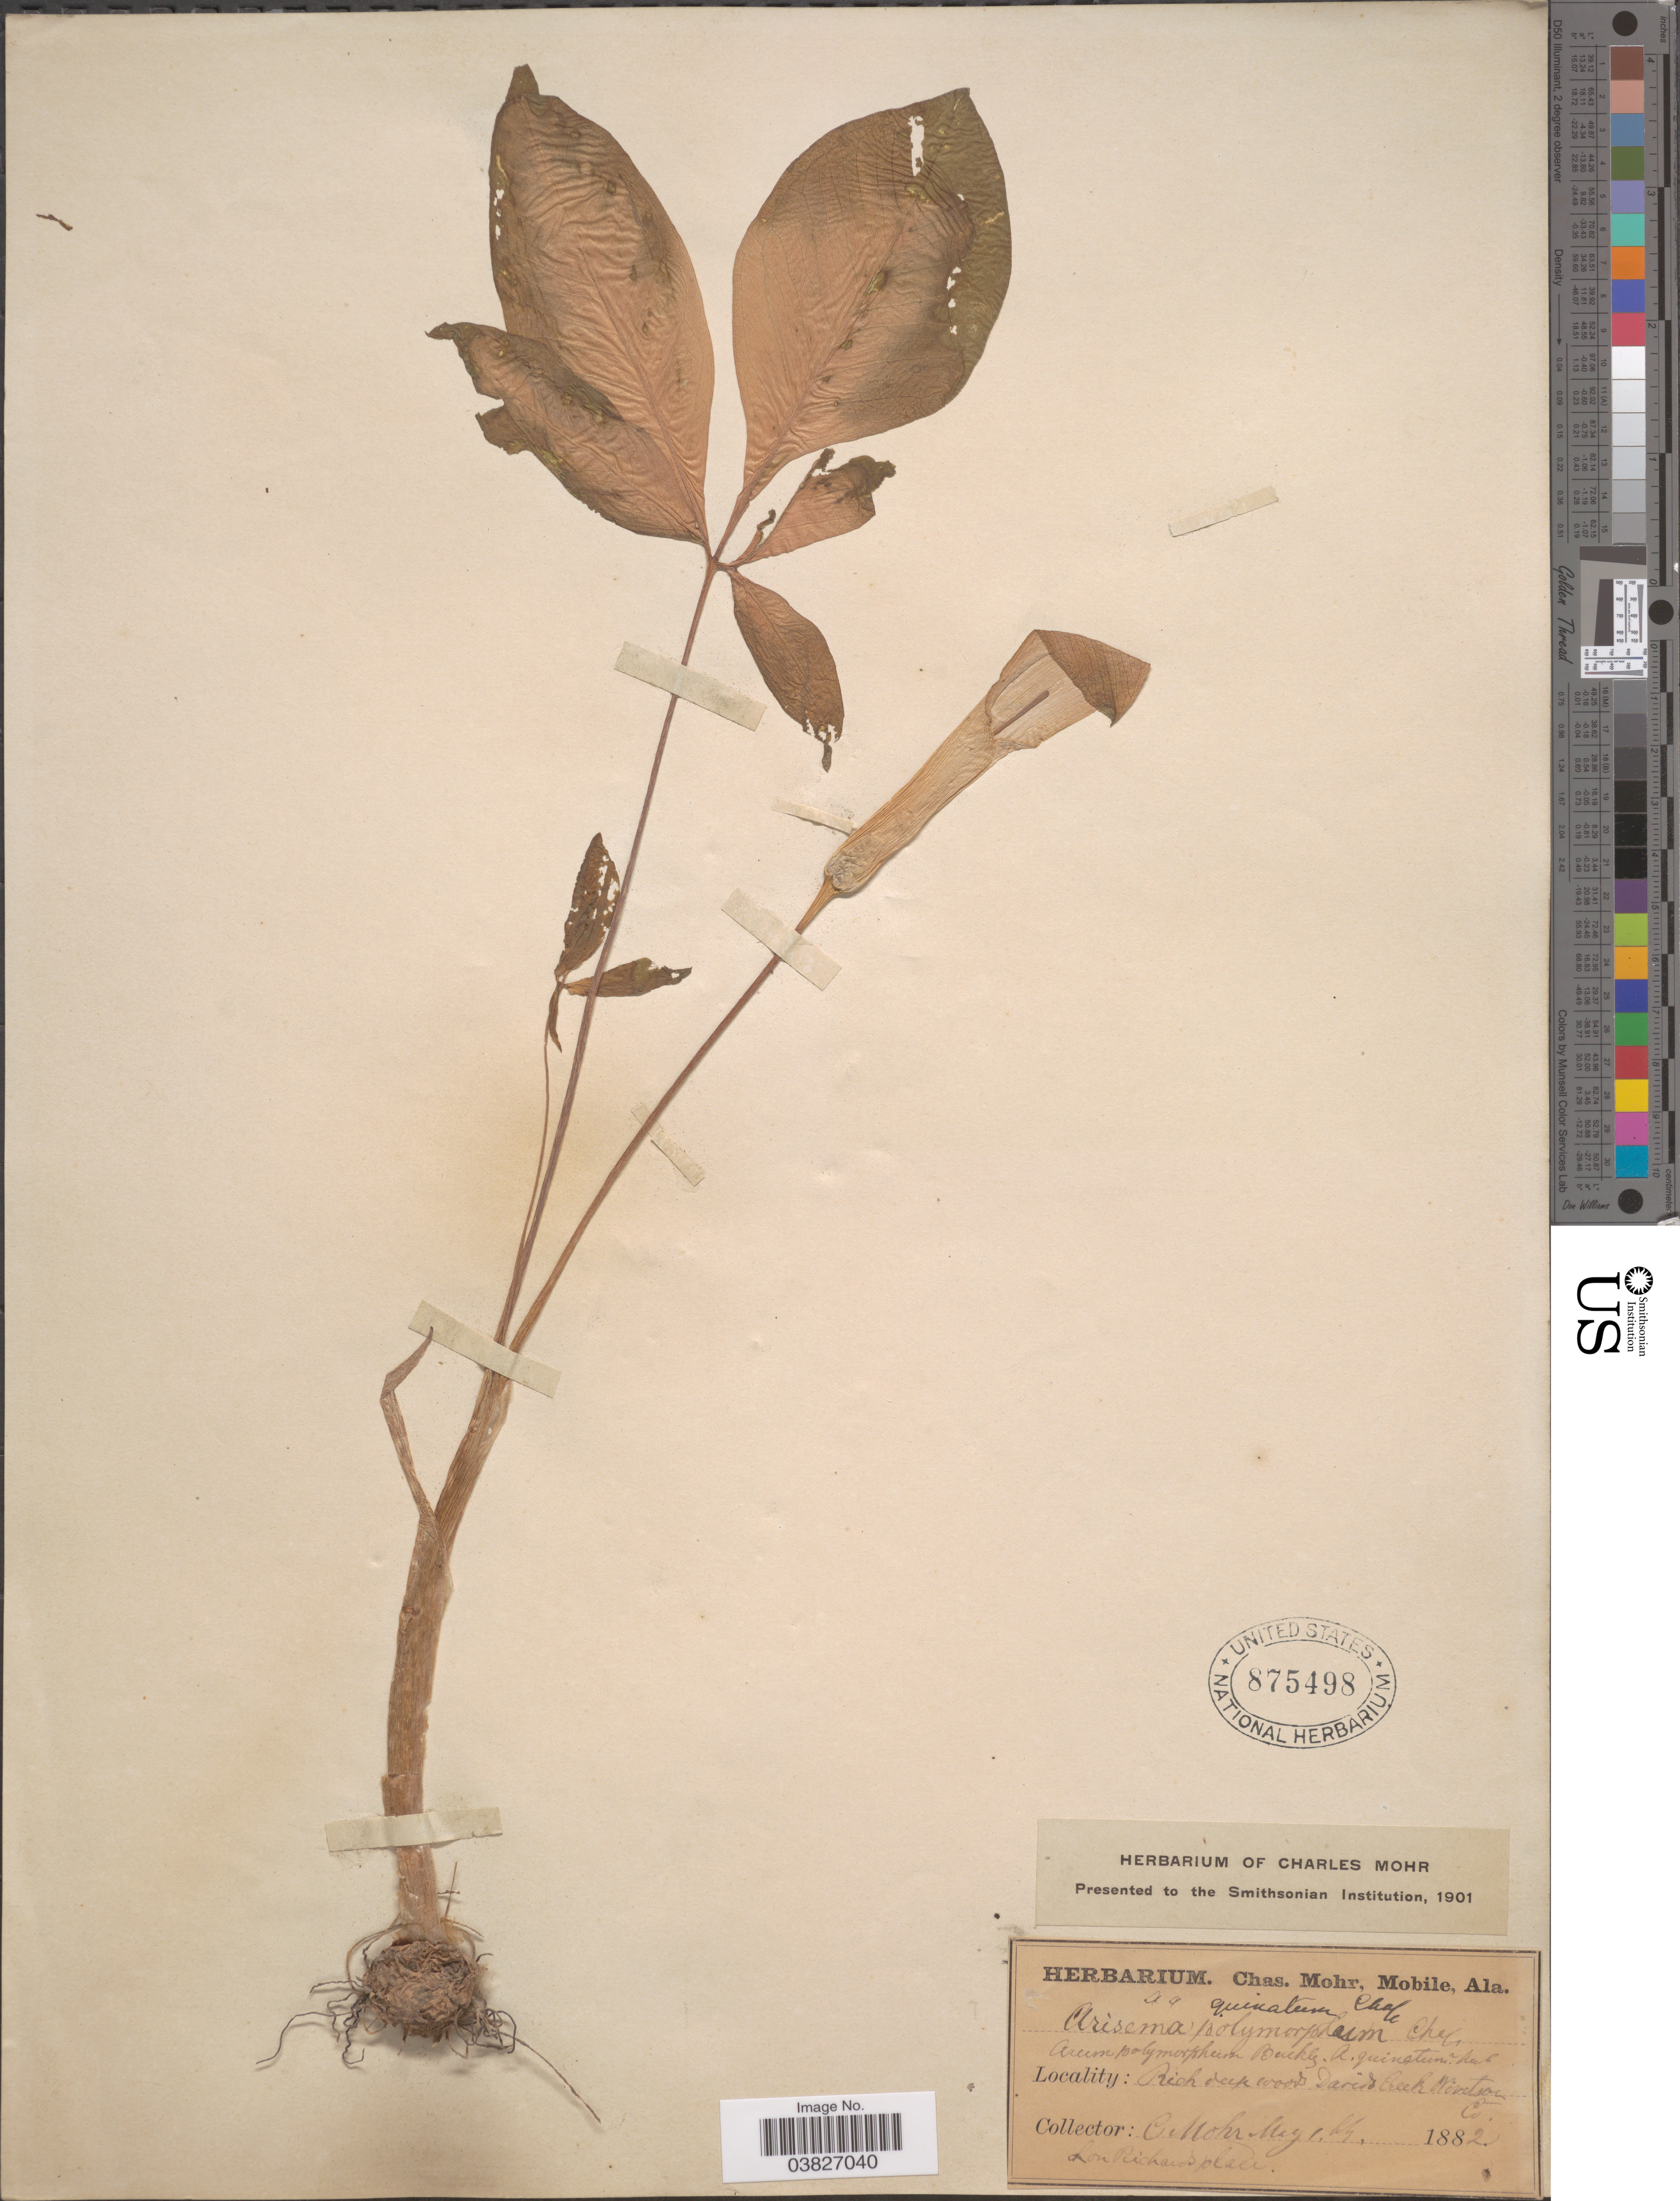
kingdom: Plantae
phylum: Tracheophyta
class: Liliopsida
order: Alismatales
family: Araceae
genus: Arisaema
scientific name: Arisaema quinatum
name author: (Nutt.) Schott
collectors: C. T. Mohr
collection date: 1882-05-01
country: United States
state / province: Alabama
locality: David's Creek, Winston Co. Lou Richards place [unsure placement]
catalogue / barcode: US 875498